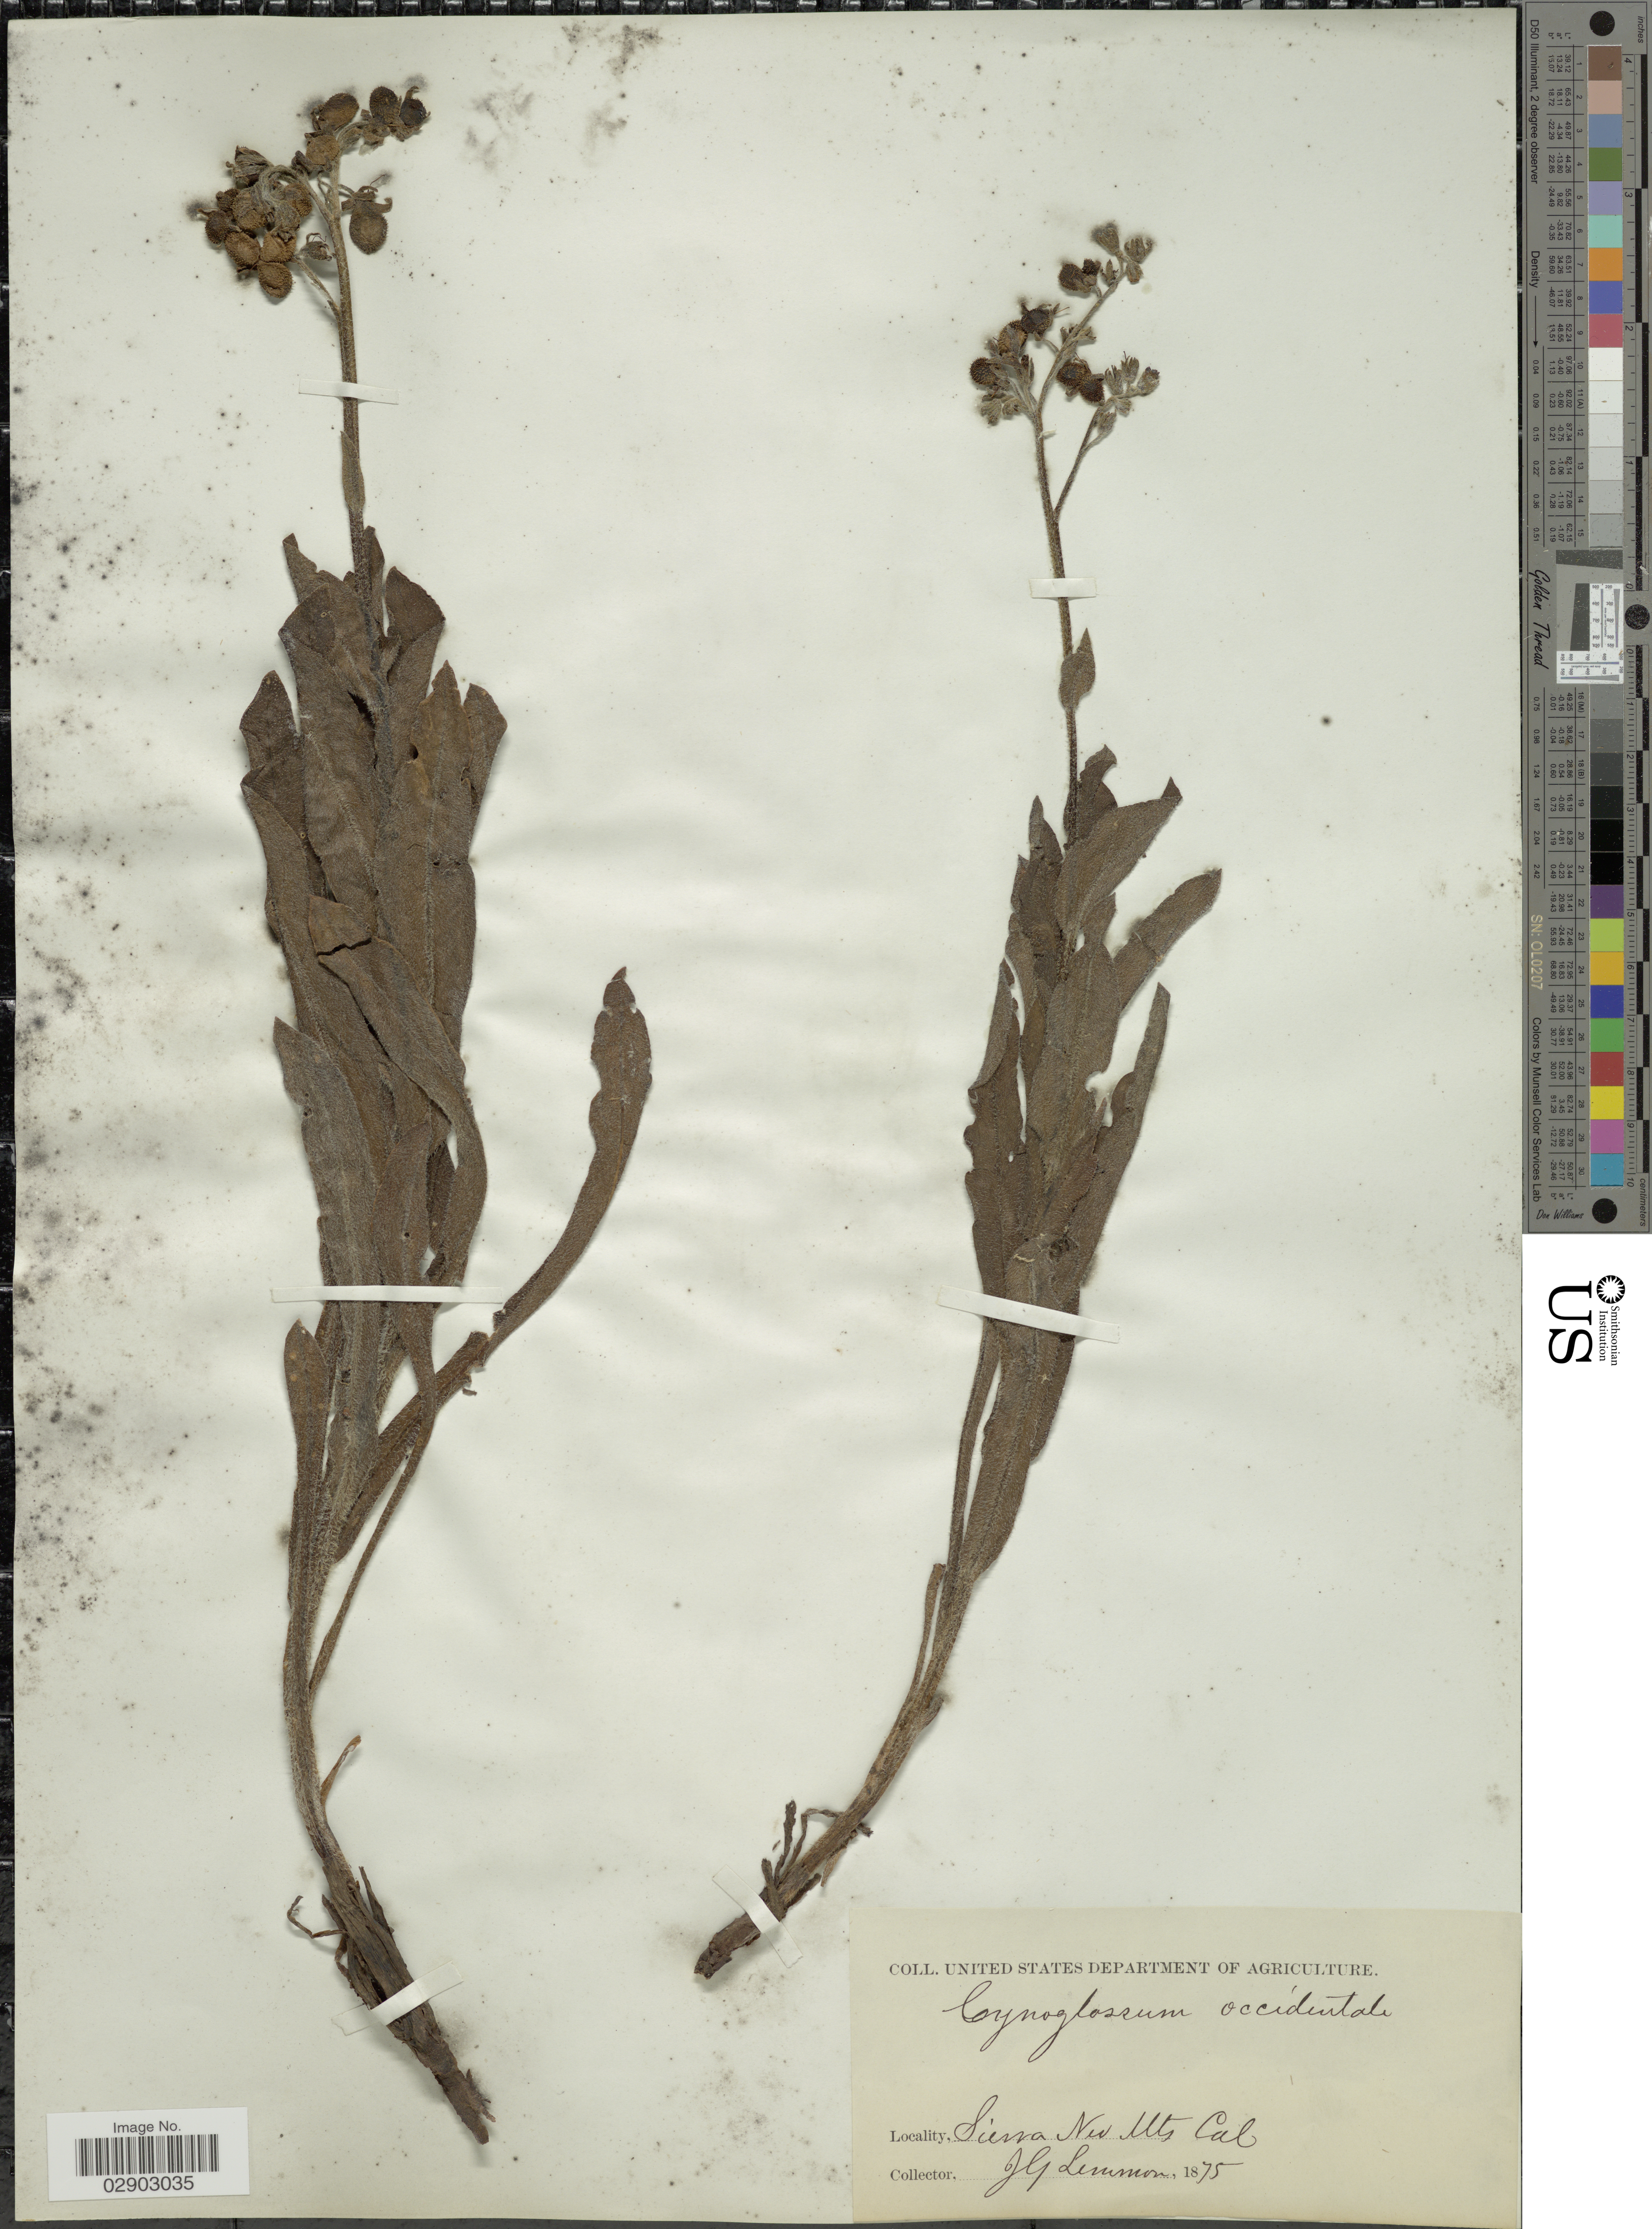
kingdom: Plantae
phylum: Tracheophyta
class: Magnoliopsida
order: Boraginales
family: Boraginaceae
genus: Cynoglossum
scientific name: Cynoglossum occidentale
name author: A. Gray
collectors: J. Lemmon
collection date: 1875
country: United States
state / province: California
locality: Sierra Nw Mts.